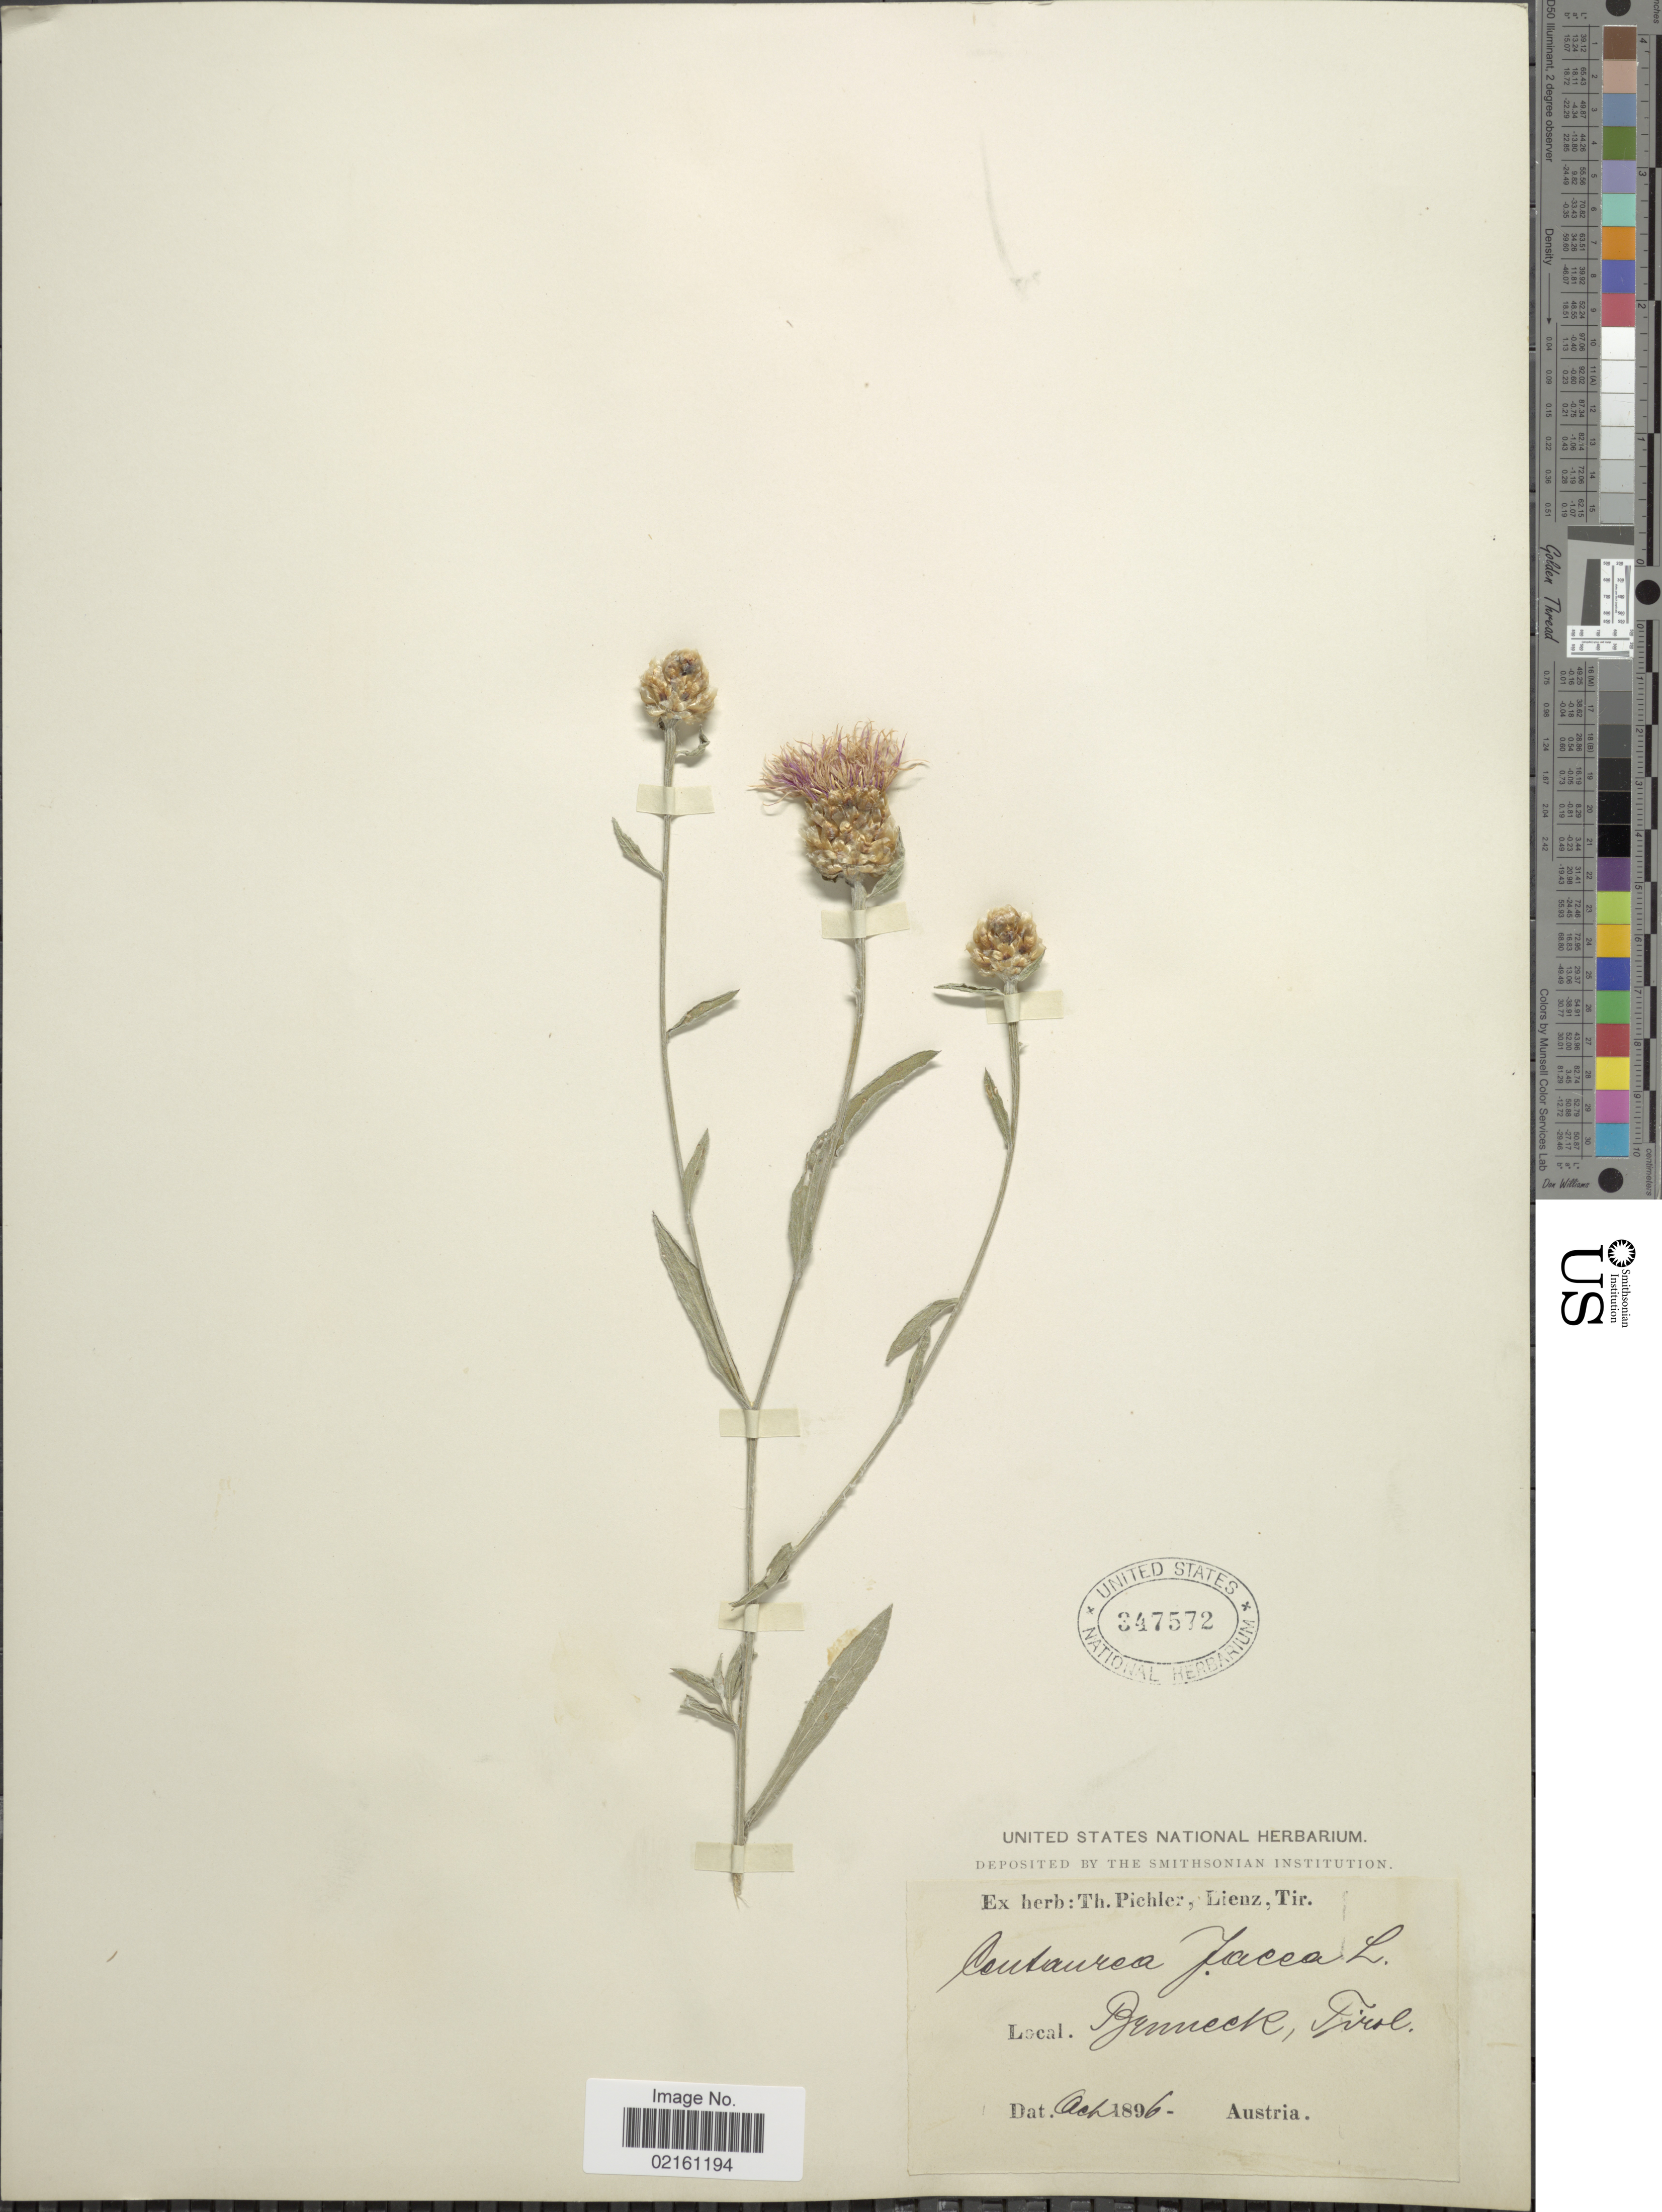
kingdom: Plantae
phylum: Tracheophyta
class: Magnoliopsida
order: Asterales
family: Asteraceae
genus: Centaurea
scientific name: Centaurea jacea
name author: L.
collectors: ex herb. T. Pichler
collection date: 1896-10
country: Austria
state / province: Tirol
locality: Pjenneck [interpreted]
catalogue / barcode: US 347572